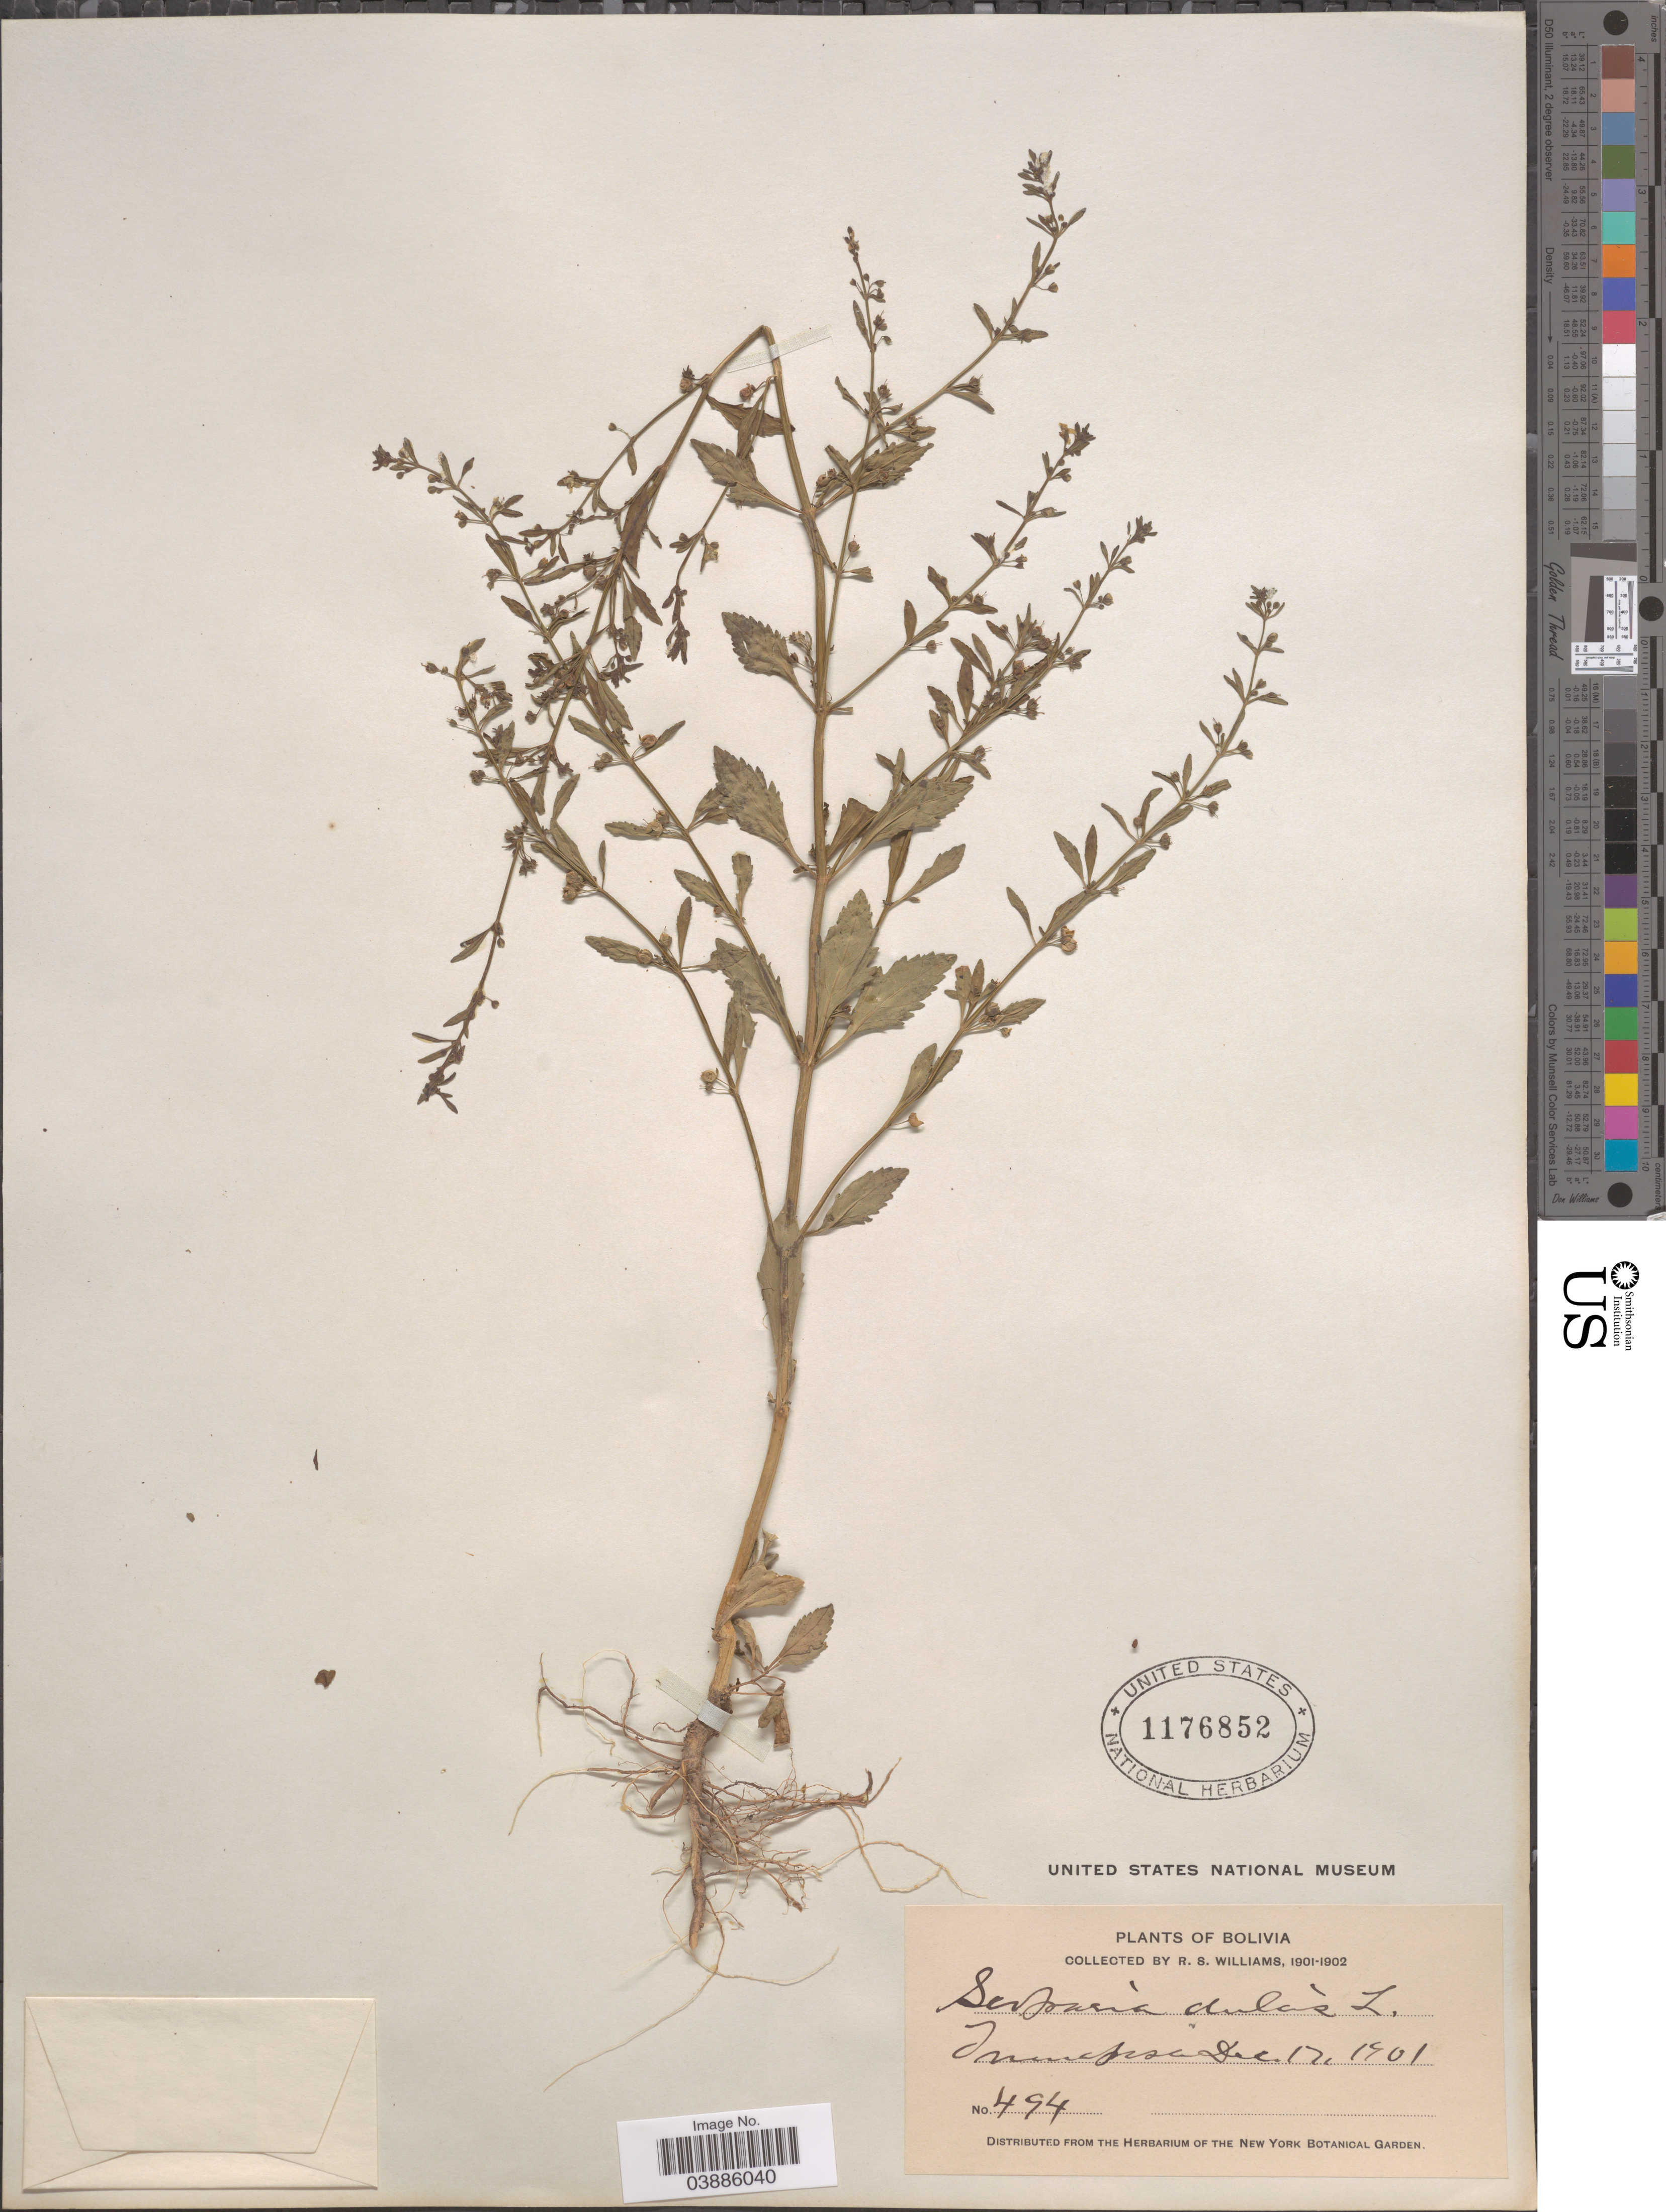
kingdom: Plantae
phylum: Tracheophyta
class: Magnoliopsida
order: Lamiales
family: Plantaginaceae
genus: Scoparia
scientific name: Scoparia dulcis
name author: L.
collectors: R. S. Williams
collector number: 494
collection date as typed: Dec. 17, 1901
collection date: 1901-12-17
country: Bolivia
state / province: La Paz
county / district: Iturralde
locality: Tumupasa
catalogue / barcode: US 1176852